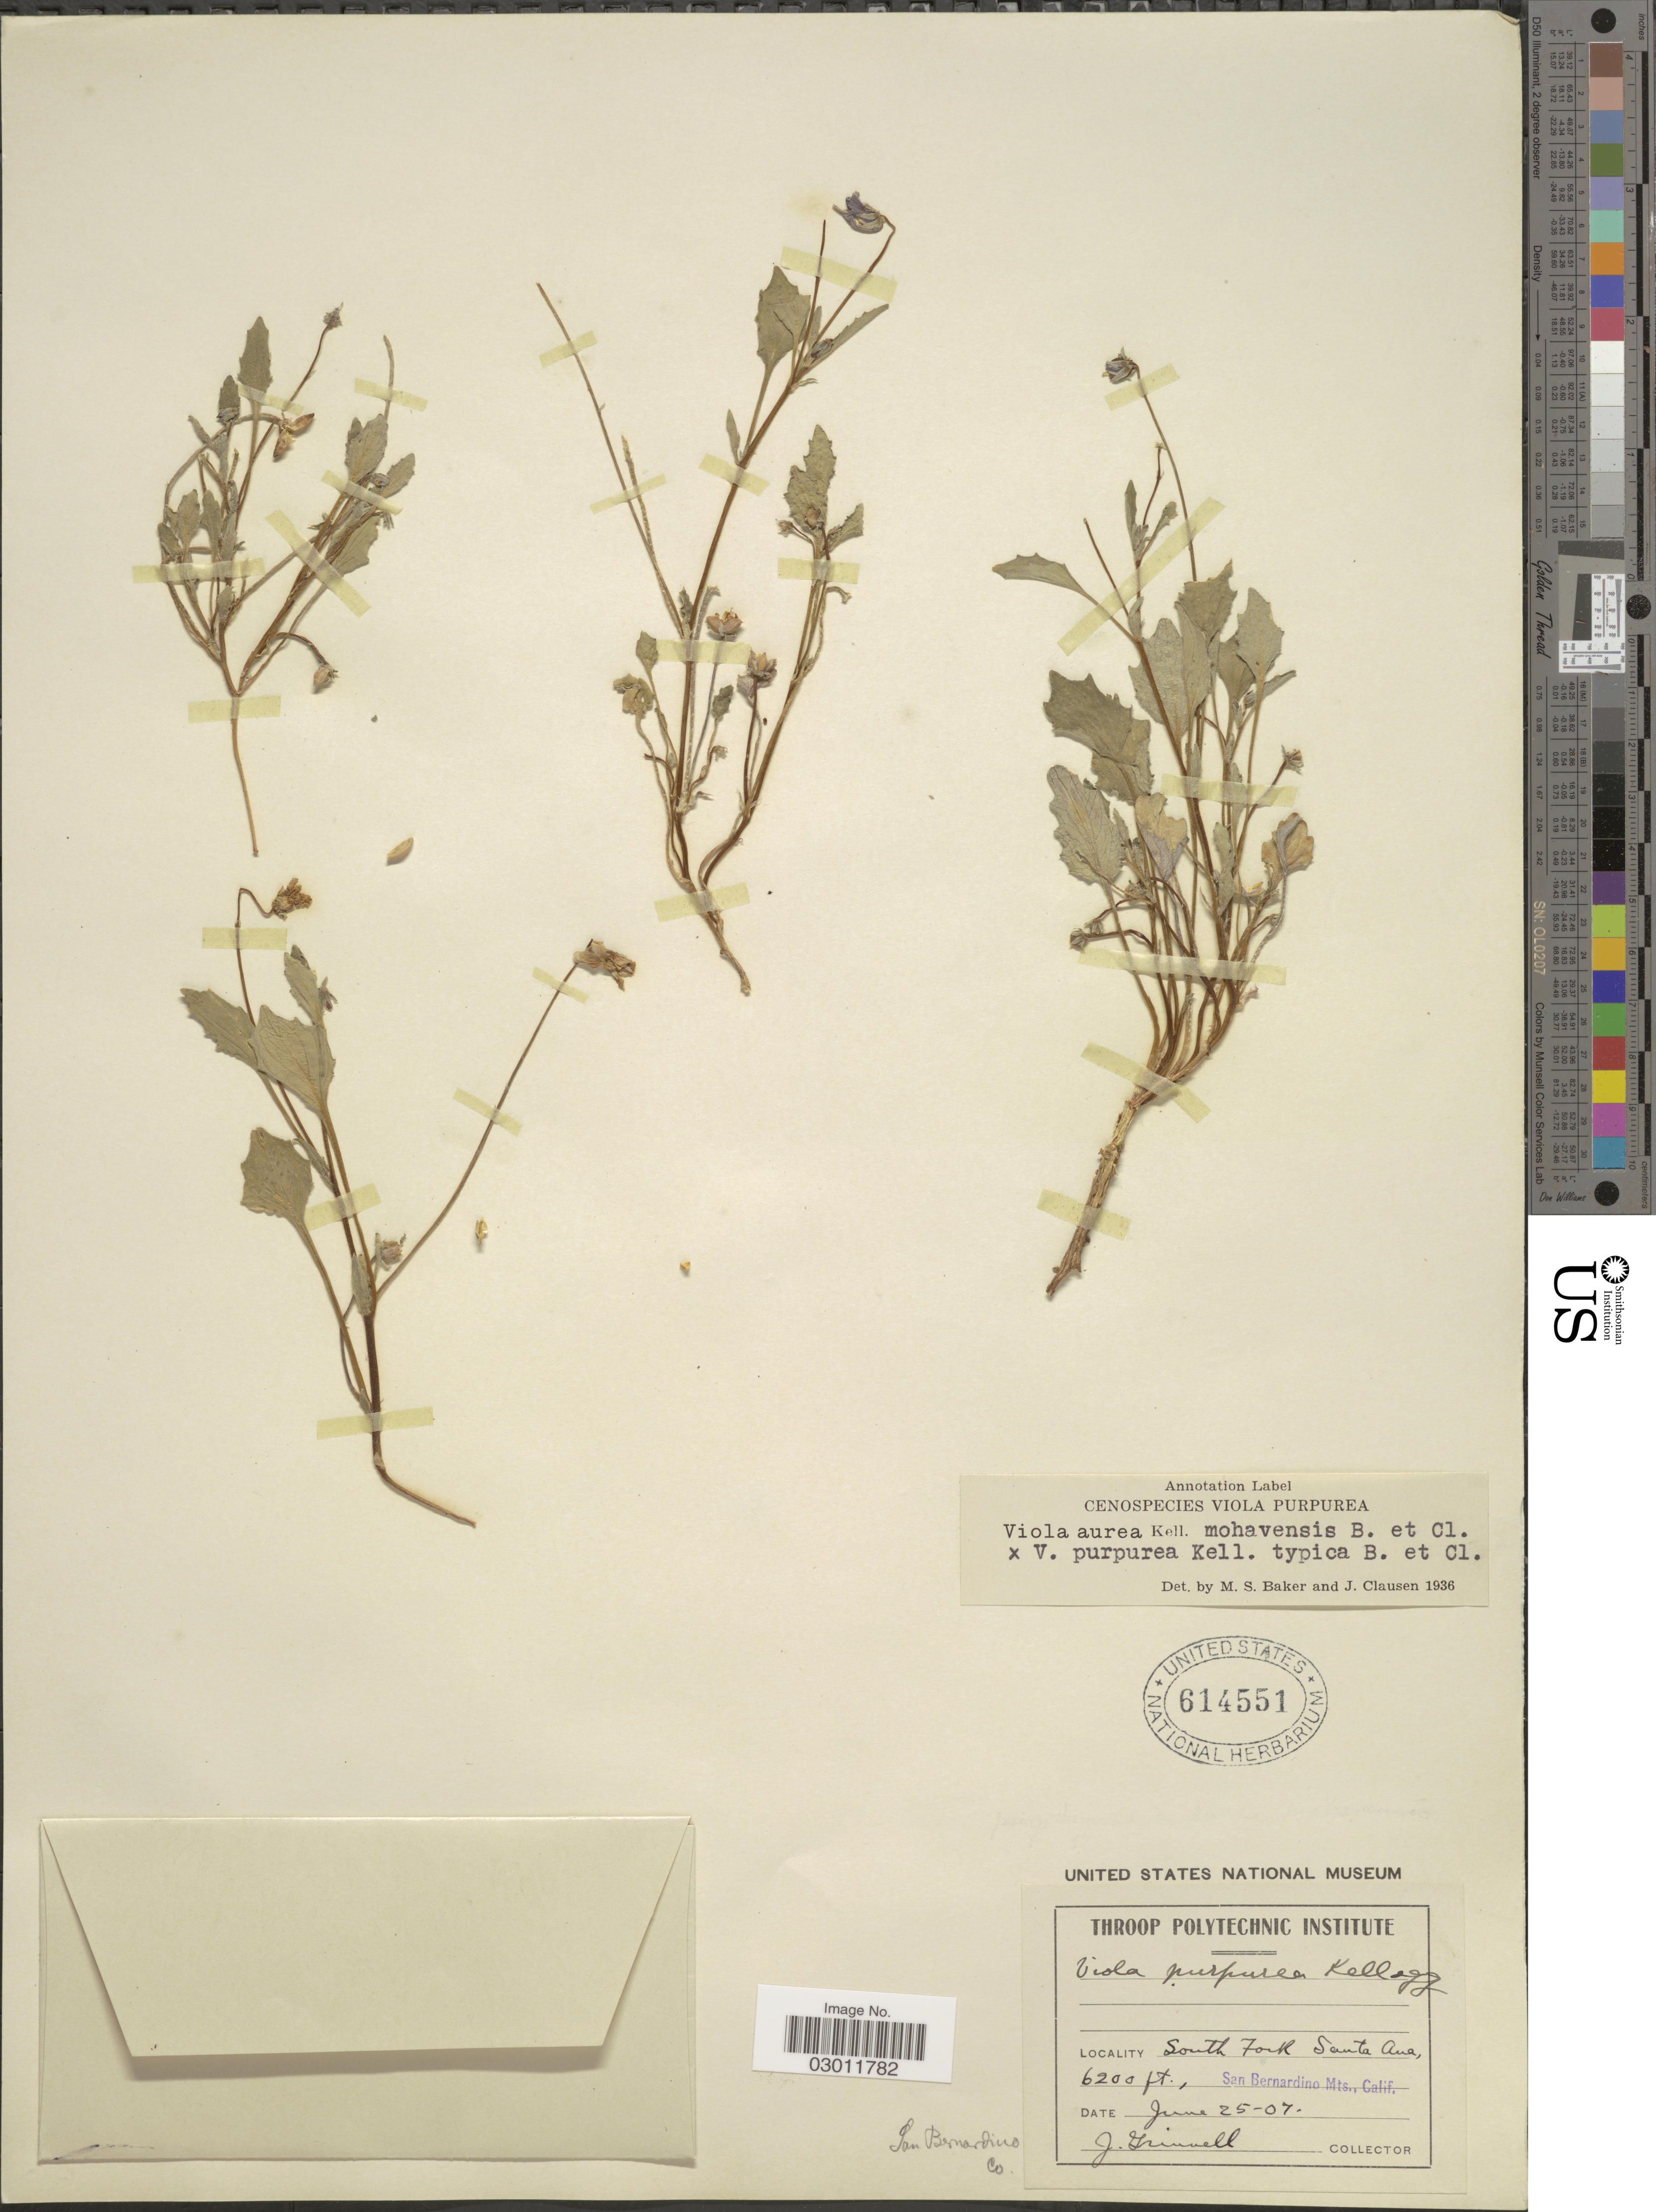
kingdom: Plantae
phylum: Tracheophyta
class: Magnoliopsida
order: Malpighiales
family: Violaceae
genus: Viola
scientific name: Viola aurea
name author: Kellogg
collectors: J. Grinnell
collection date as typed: Transcribed d/m/y: 25/6/7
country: United States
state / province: California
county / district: San Bernardino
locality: South Fork Santa Ana, San Bernardino Mts., Calif. San Bernardino Co.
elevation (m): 1890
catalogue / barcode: US 614551